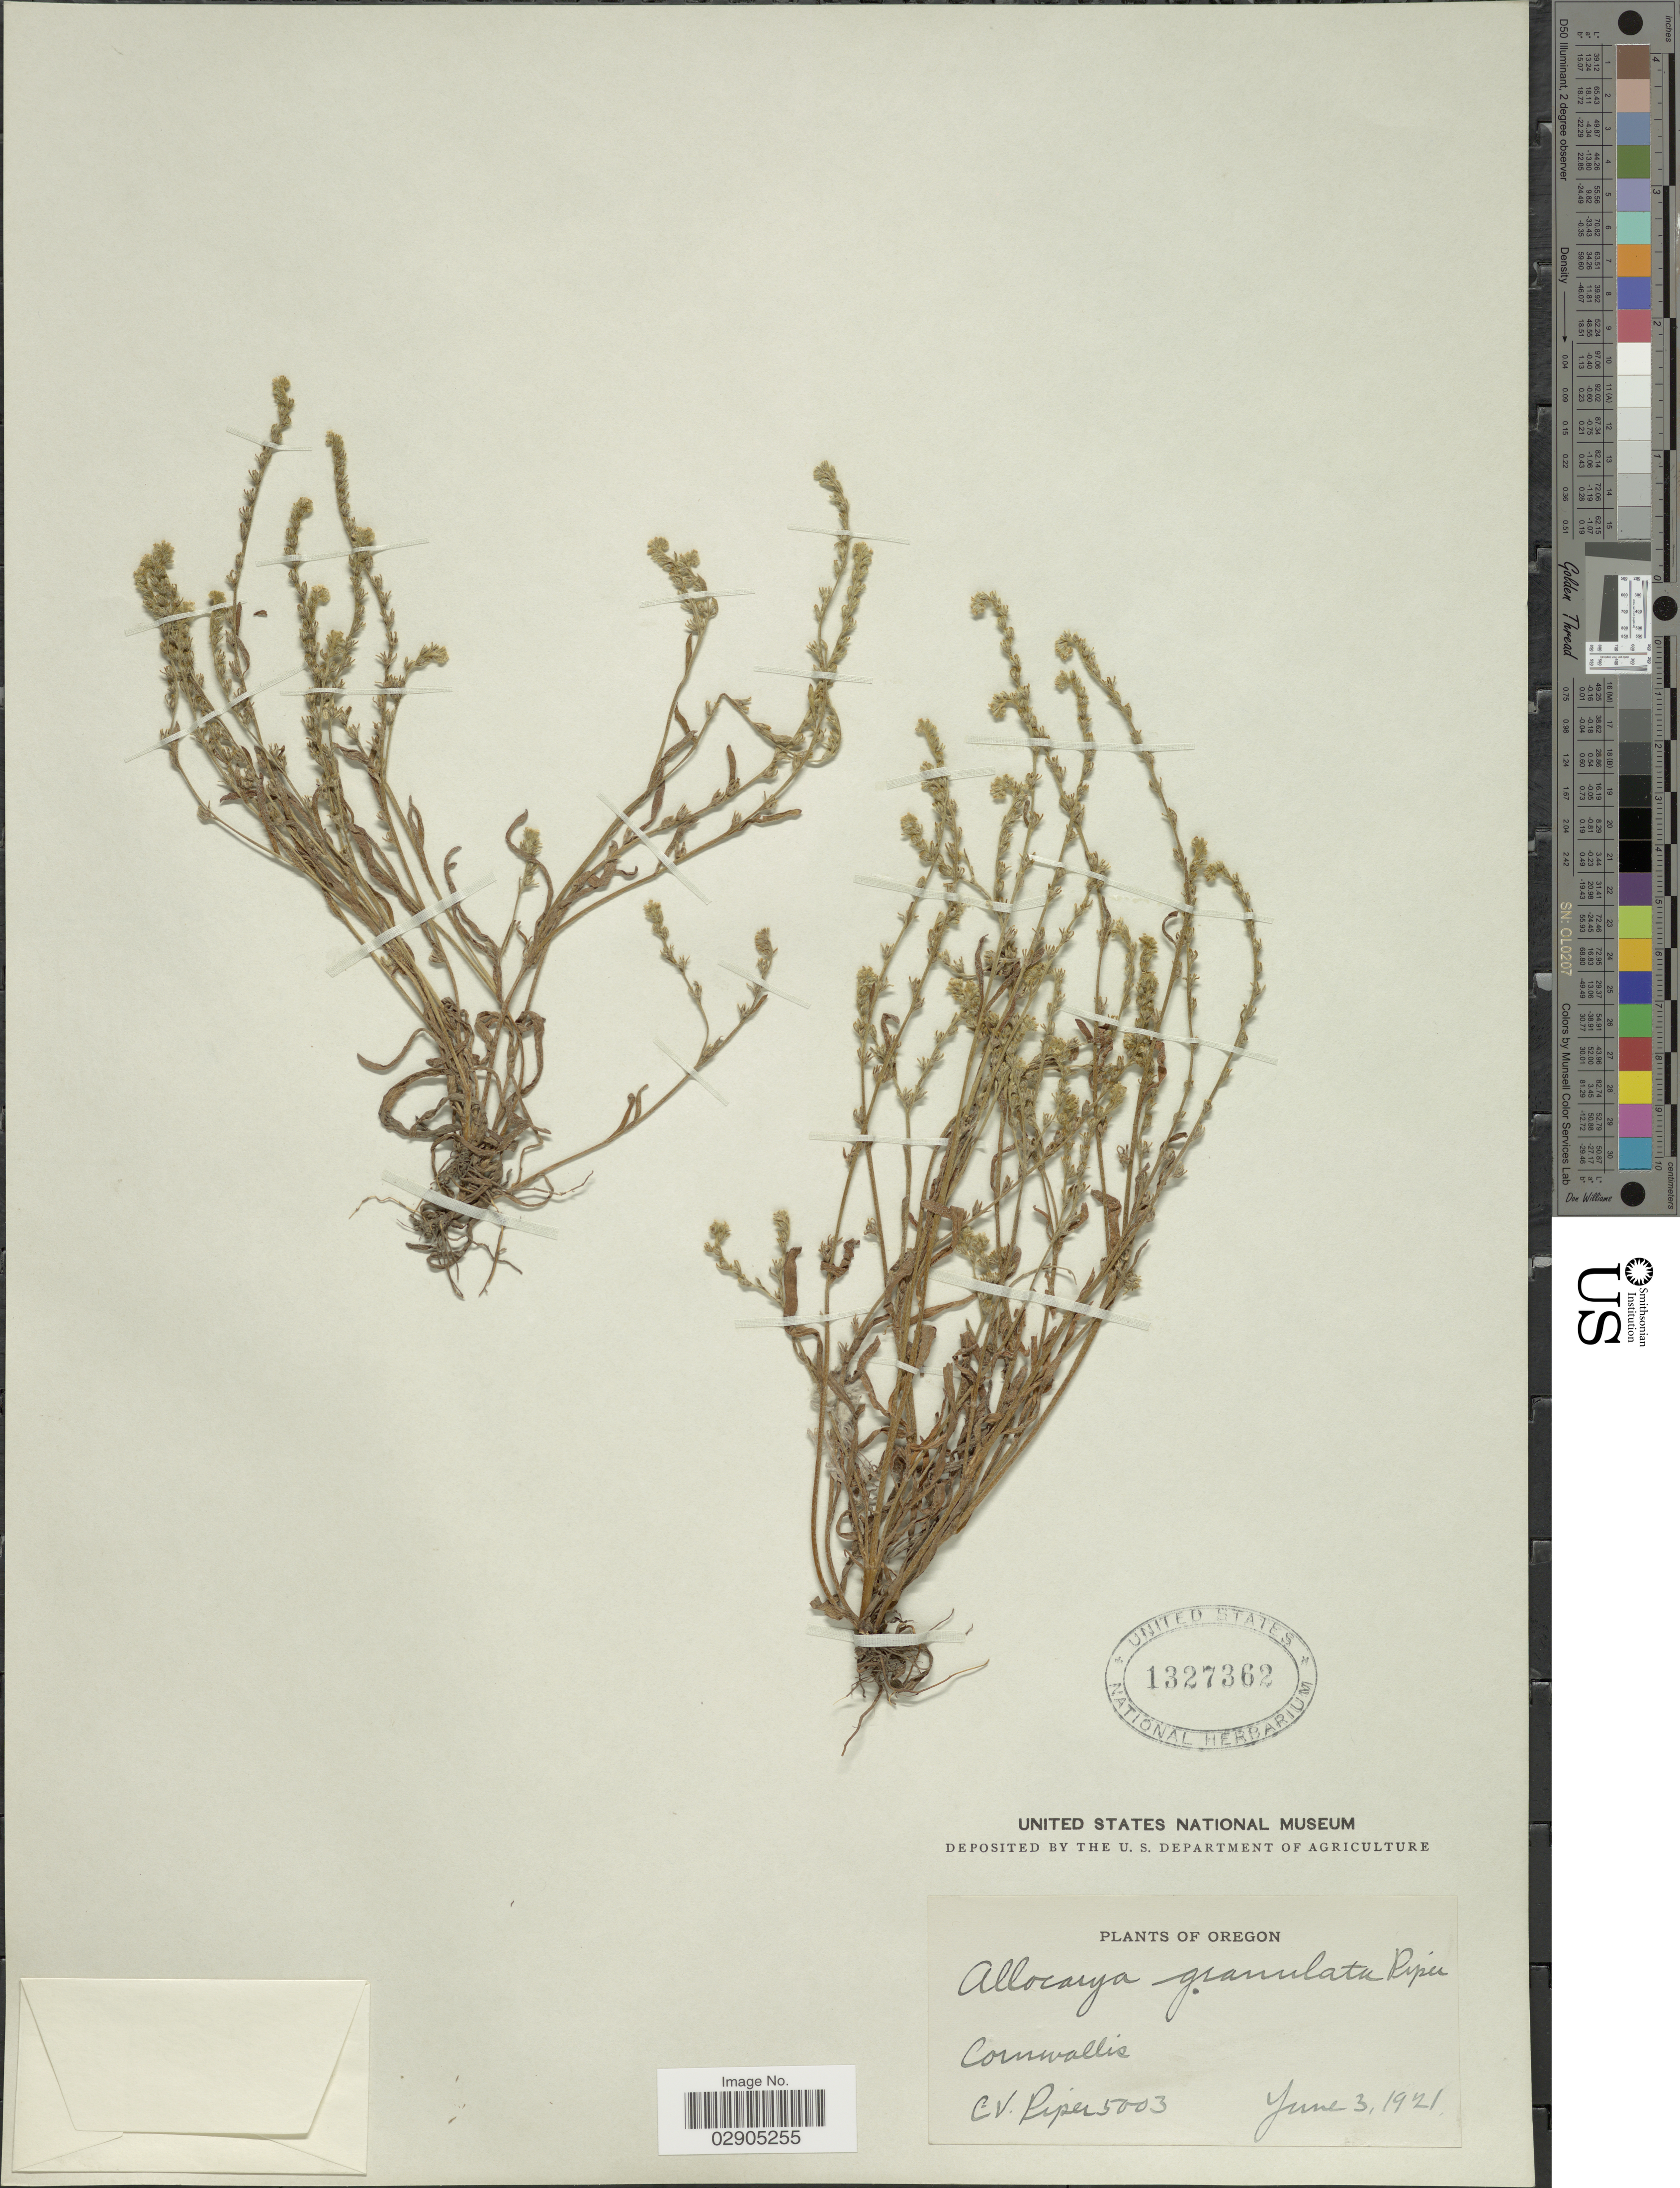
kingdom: Plantae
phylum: Tracheophyta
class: Magnoliopsida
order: Boraginales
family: Boraginaceae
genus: Allocarya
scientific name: Allocarya granulata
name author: Piper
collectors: C. V. Piper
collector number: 5003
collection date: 1921-06-03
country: United States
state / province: Oregon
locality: Corvallis.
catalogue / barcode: US 1327362